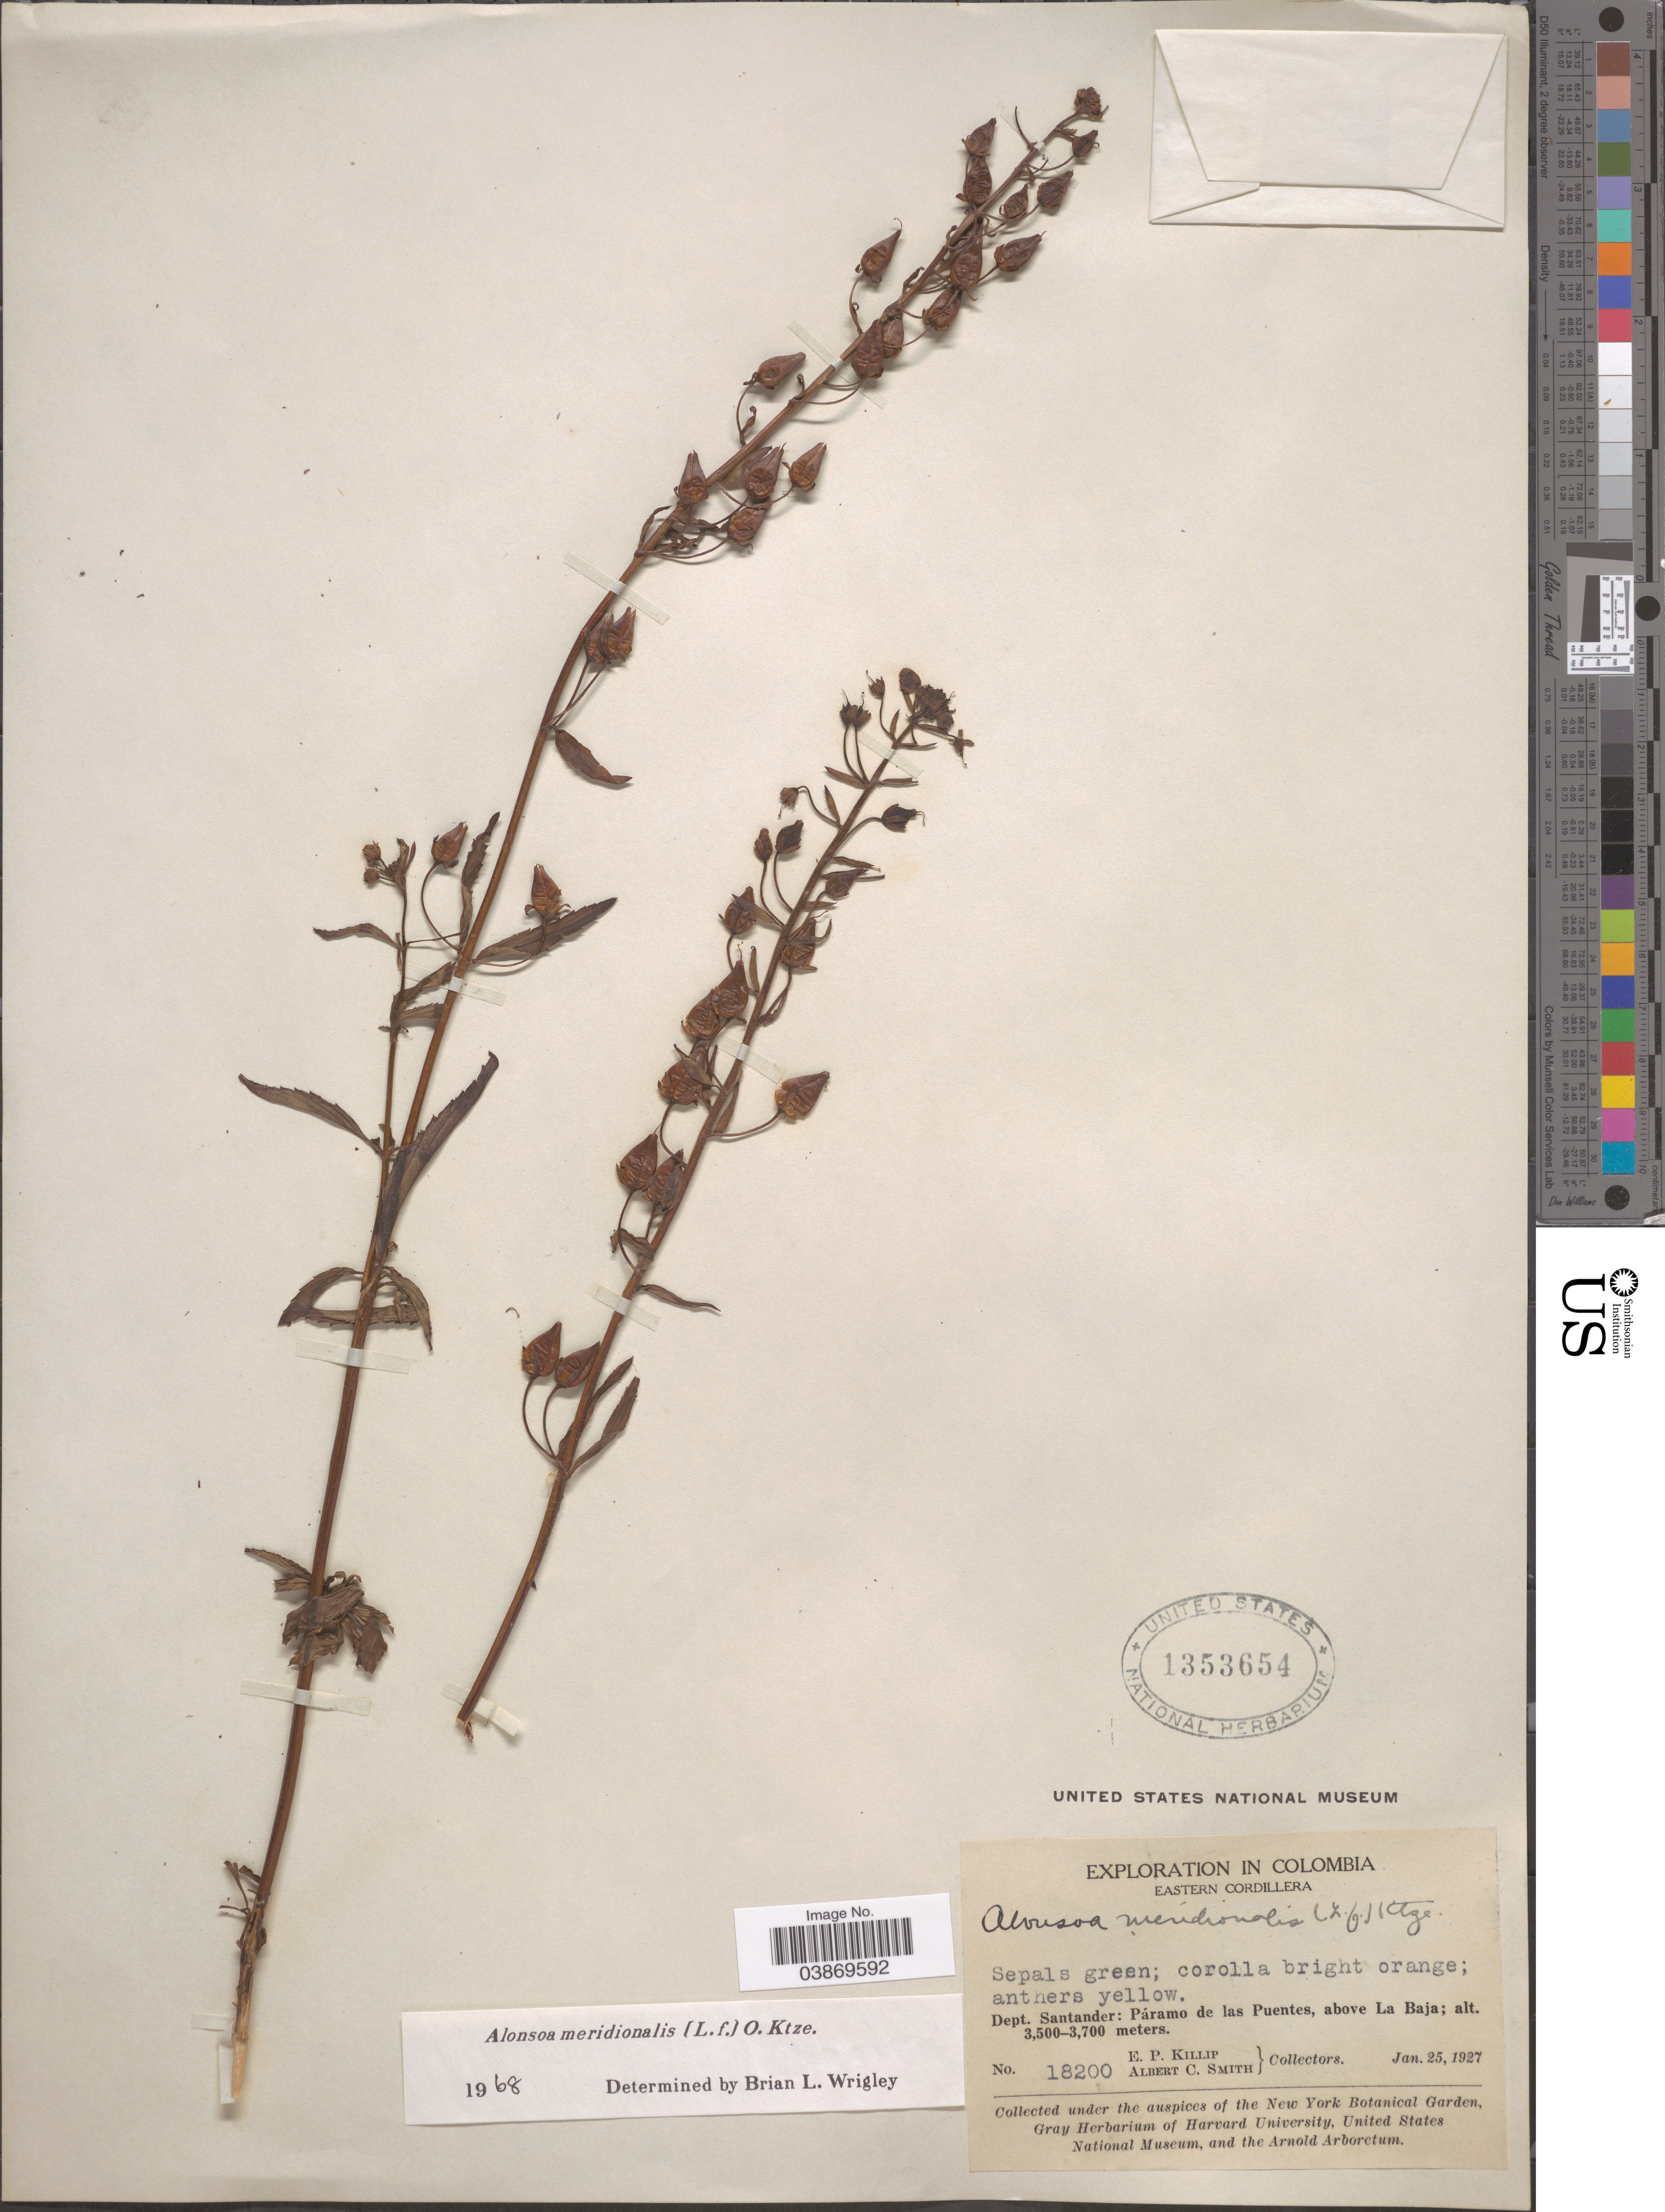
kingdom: Plantae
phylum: Tracheophyta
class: Magnoliopsida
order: Lamiales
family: Scrophulariaceae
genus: Alonsoa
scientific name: Alonsoa meridionalis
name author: (L. f.) Kuntze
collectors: E. P. Killip & A. C. Smith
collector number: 18200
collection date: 1927-01-25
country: Colombia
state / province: Santander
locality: Eastern Cordillera. Dept. Santander: Páramo de las Puentes, above La Baja.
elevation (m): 3500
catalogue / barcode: US 1353654